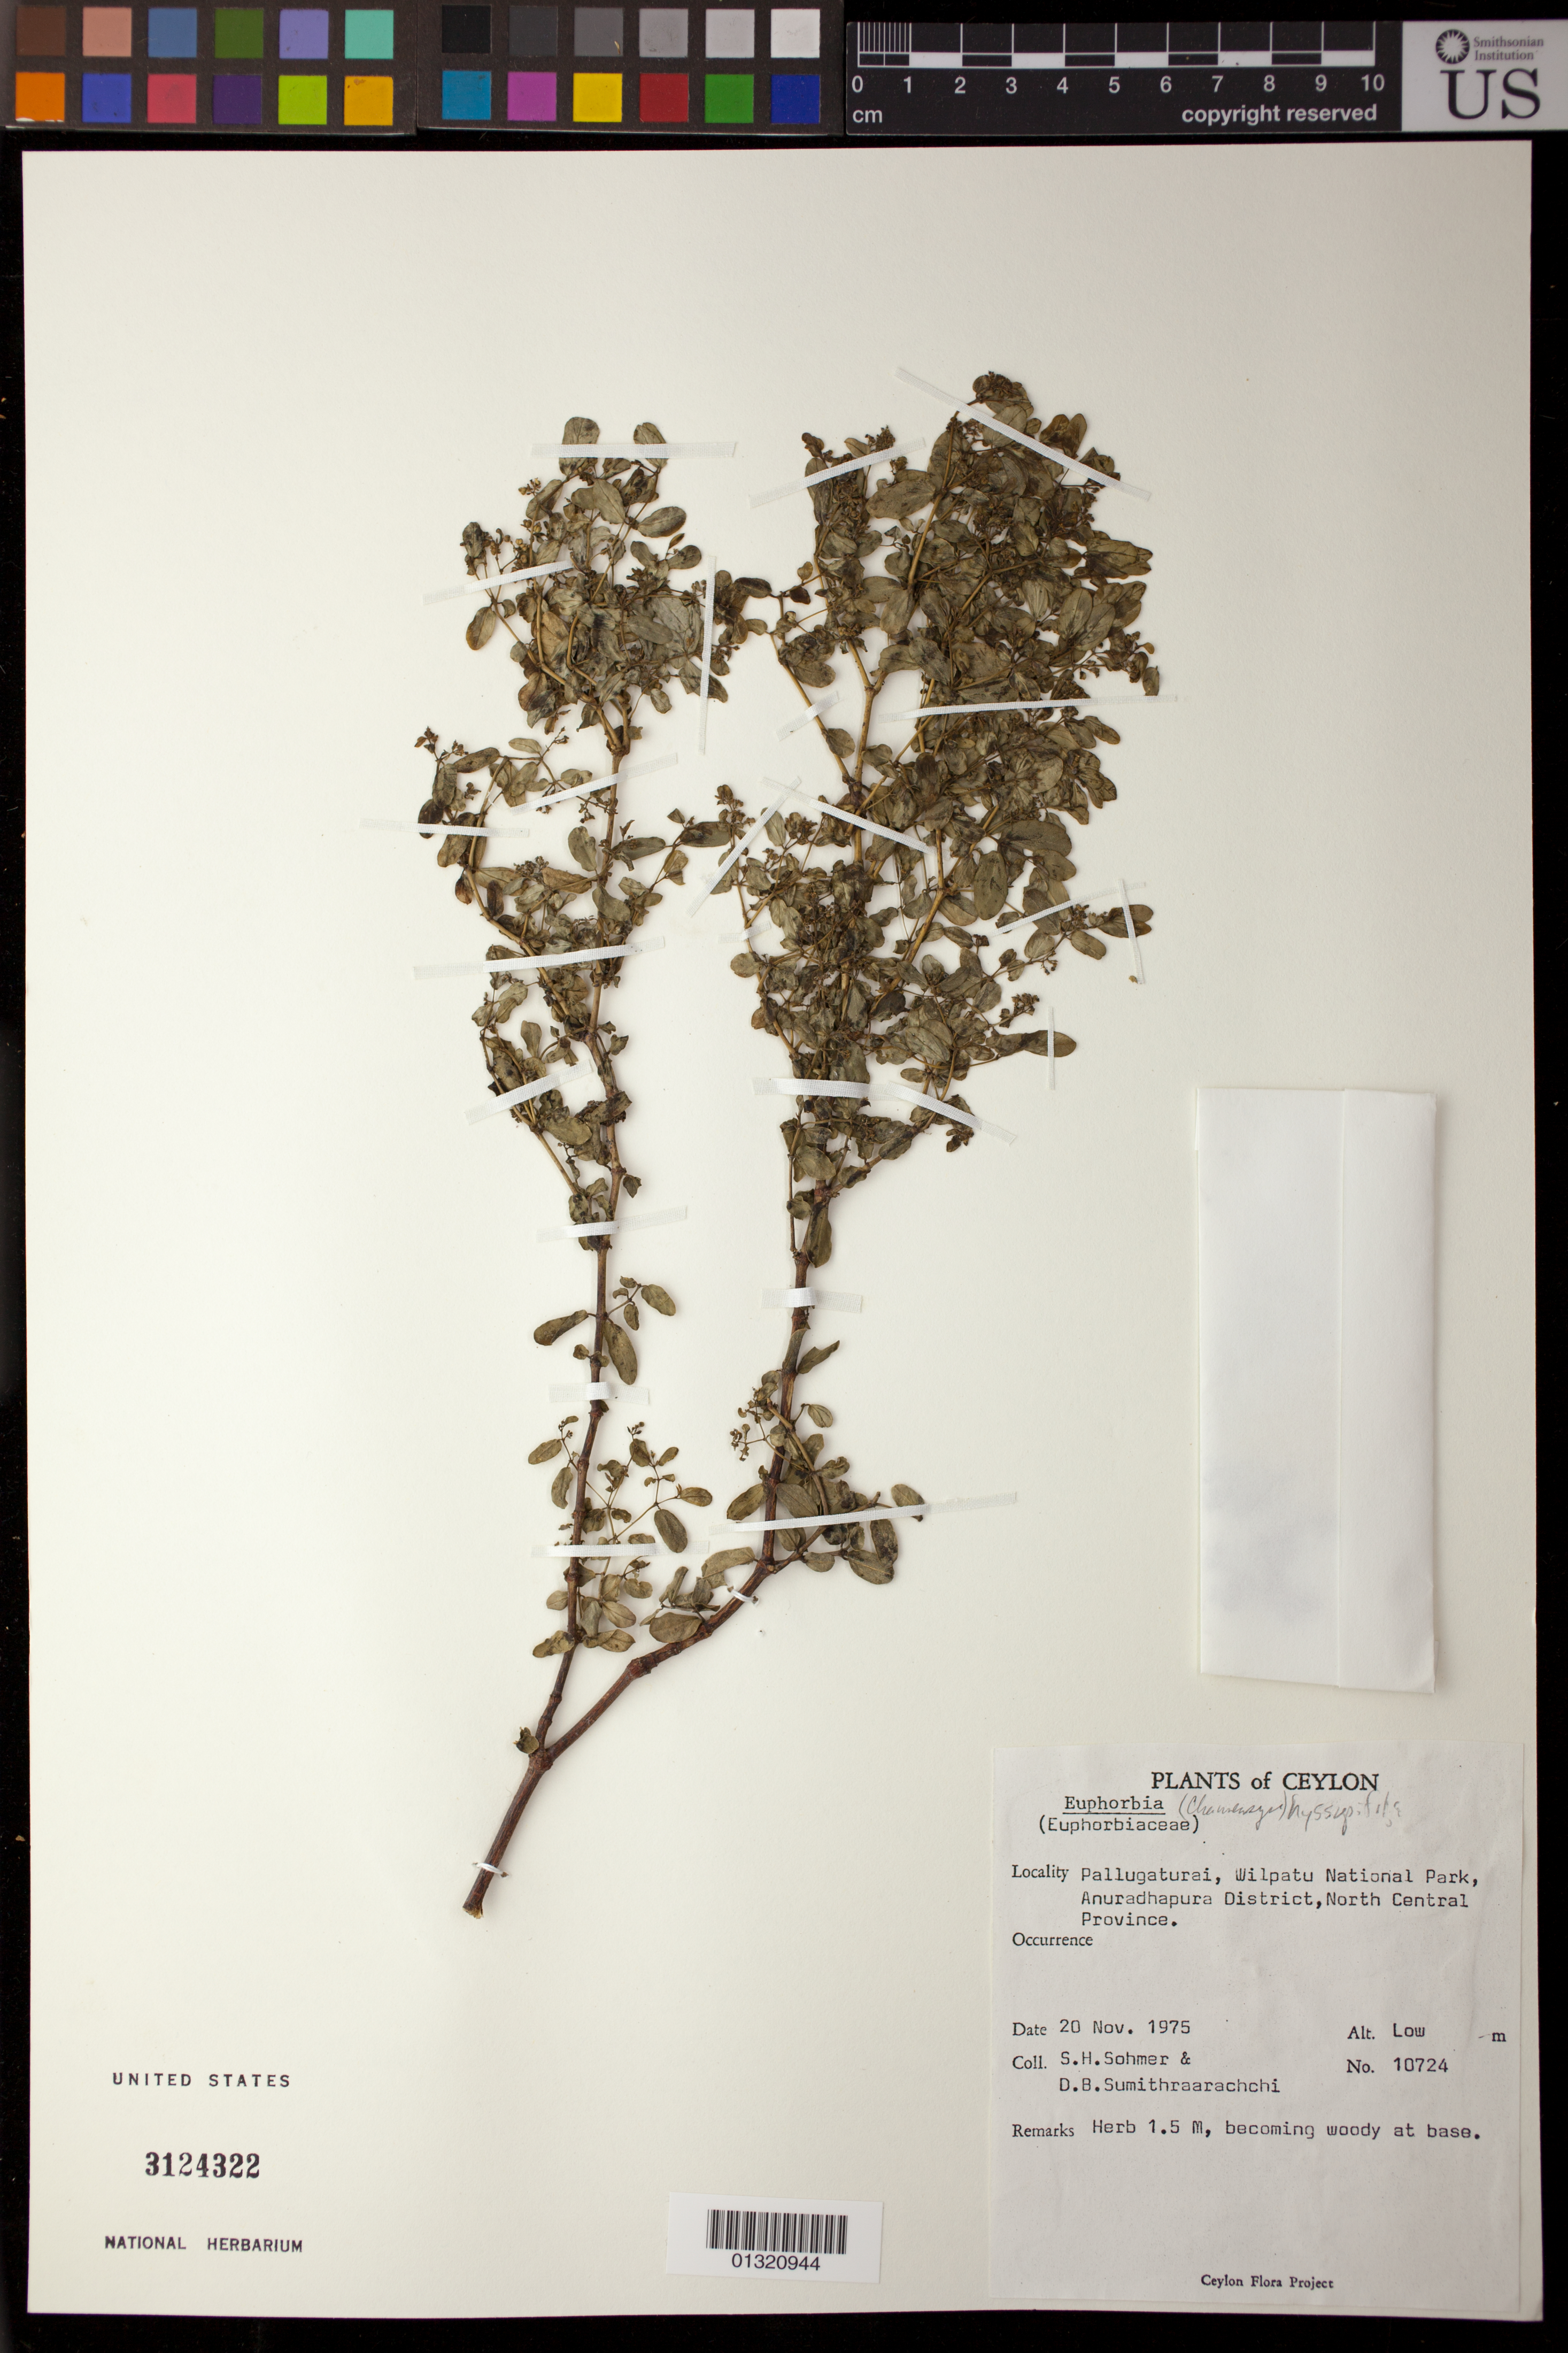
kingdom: Plantae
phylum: Tracheophyta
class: Magnoliopsida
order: Malpighiales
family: Euphorbiaceae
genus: Euphorbia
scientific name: Euphorbia hyssopifolia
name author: L.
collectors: S. H. Sohmer & D. B. Sumithraarachchi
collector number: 10724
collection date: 1975-11-20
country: Sri Lanka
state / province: North Central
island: Ceylon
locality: Pallugaturai, Wilpatu National Park, Anuradhapura District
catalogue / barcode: US 3124322